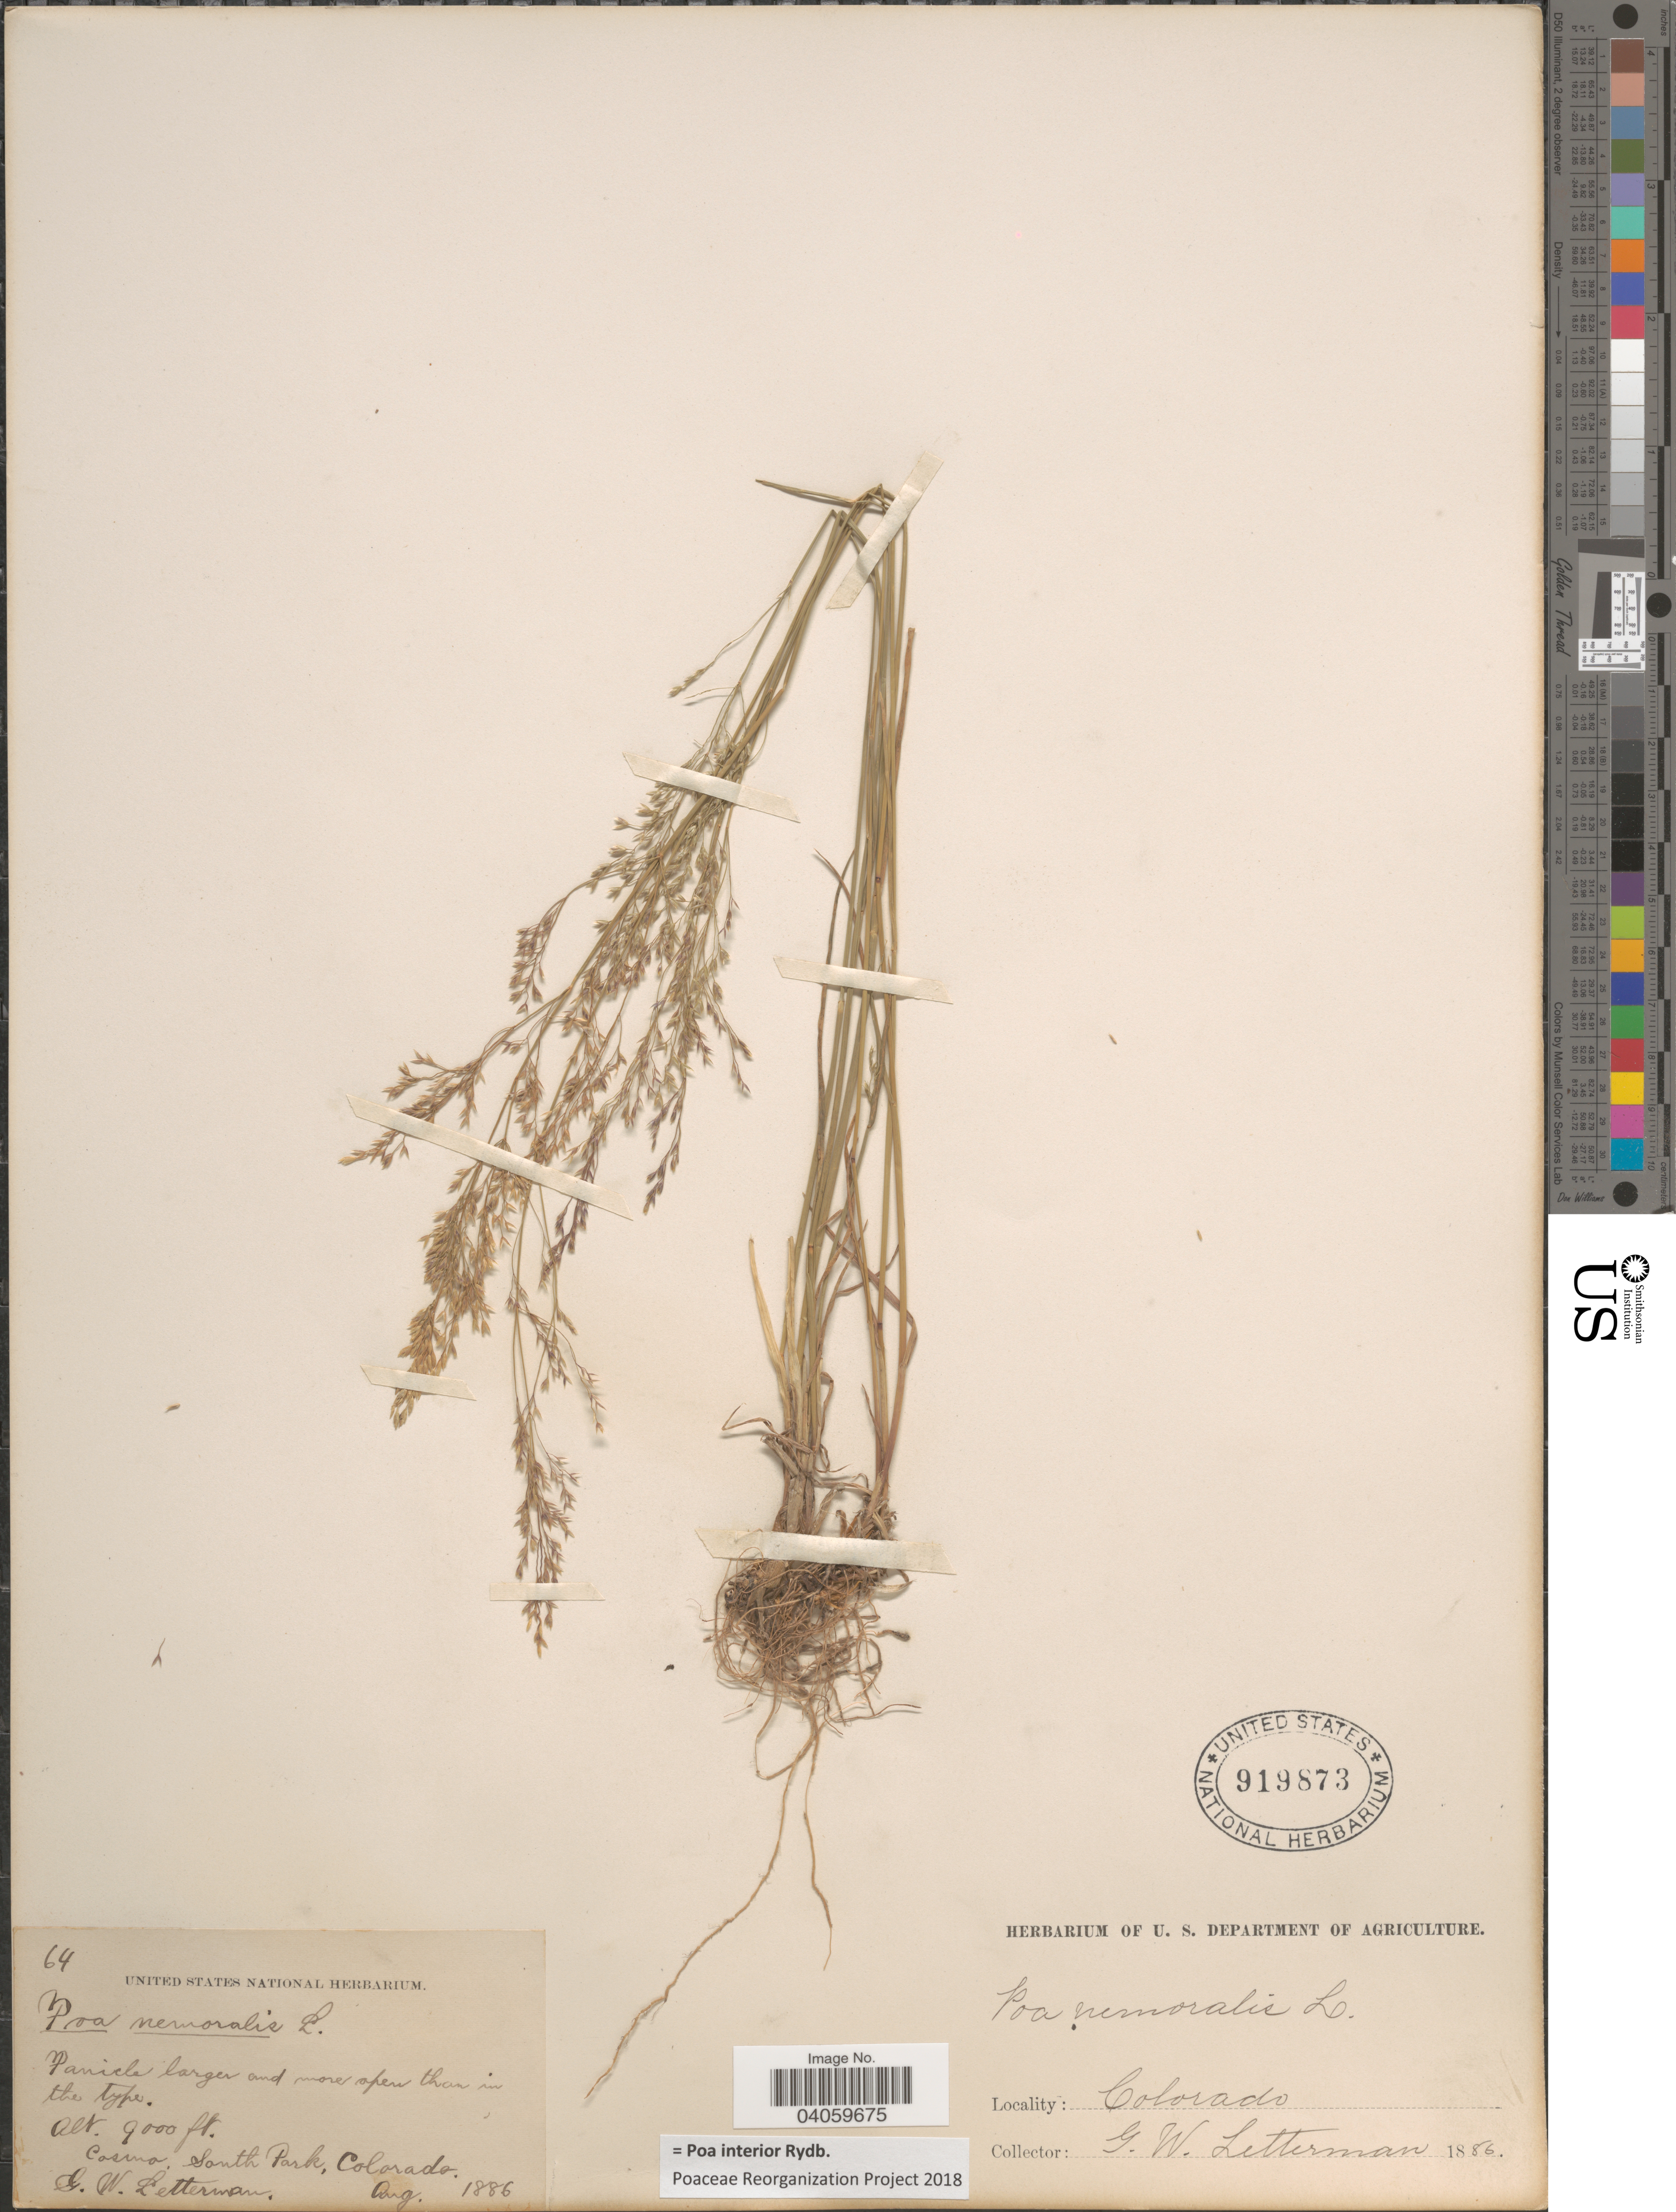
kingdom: Plantae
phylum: Tracheophyta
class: Liliopsida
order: Poales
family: Poaceae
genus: Poa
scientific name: Poa interior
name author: Rydb.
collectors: G. W. Letterman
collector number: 64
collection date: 1886-08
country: United States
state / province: Colorado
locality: Casino, South Park.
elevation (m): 2743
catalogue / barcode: US 919873